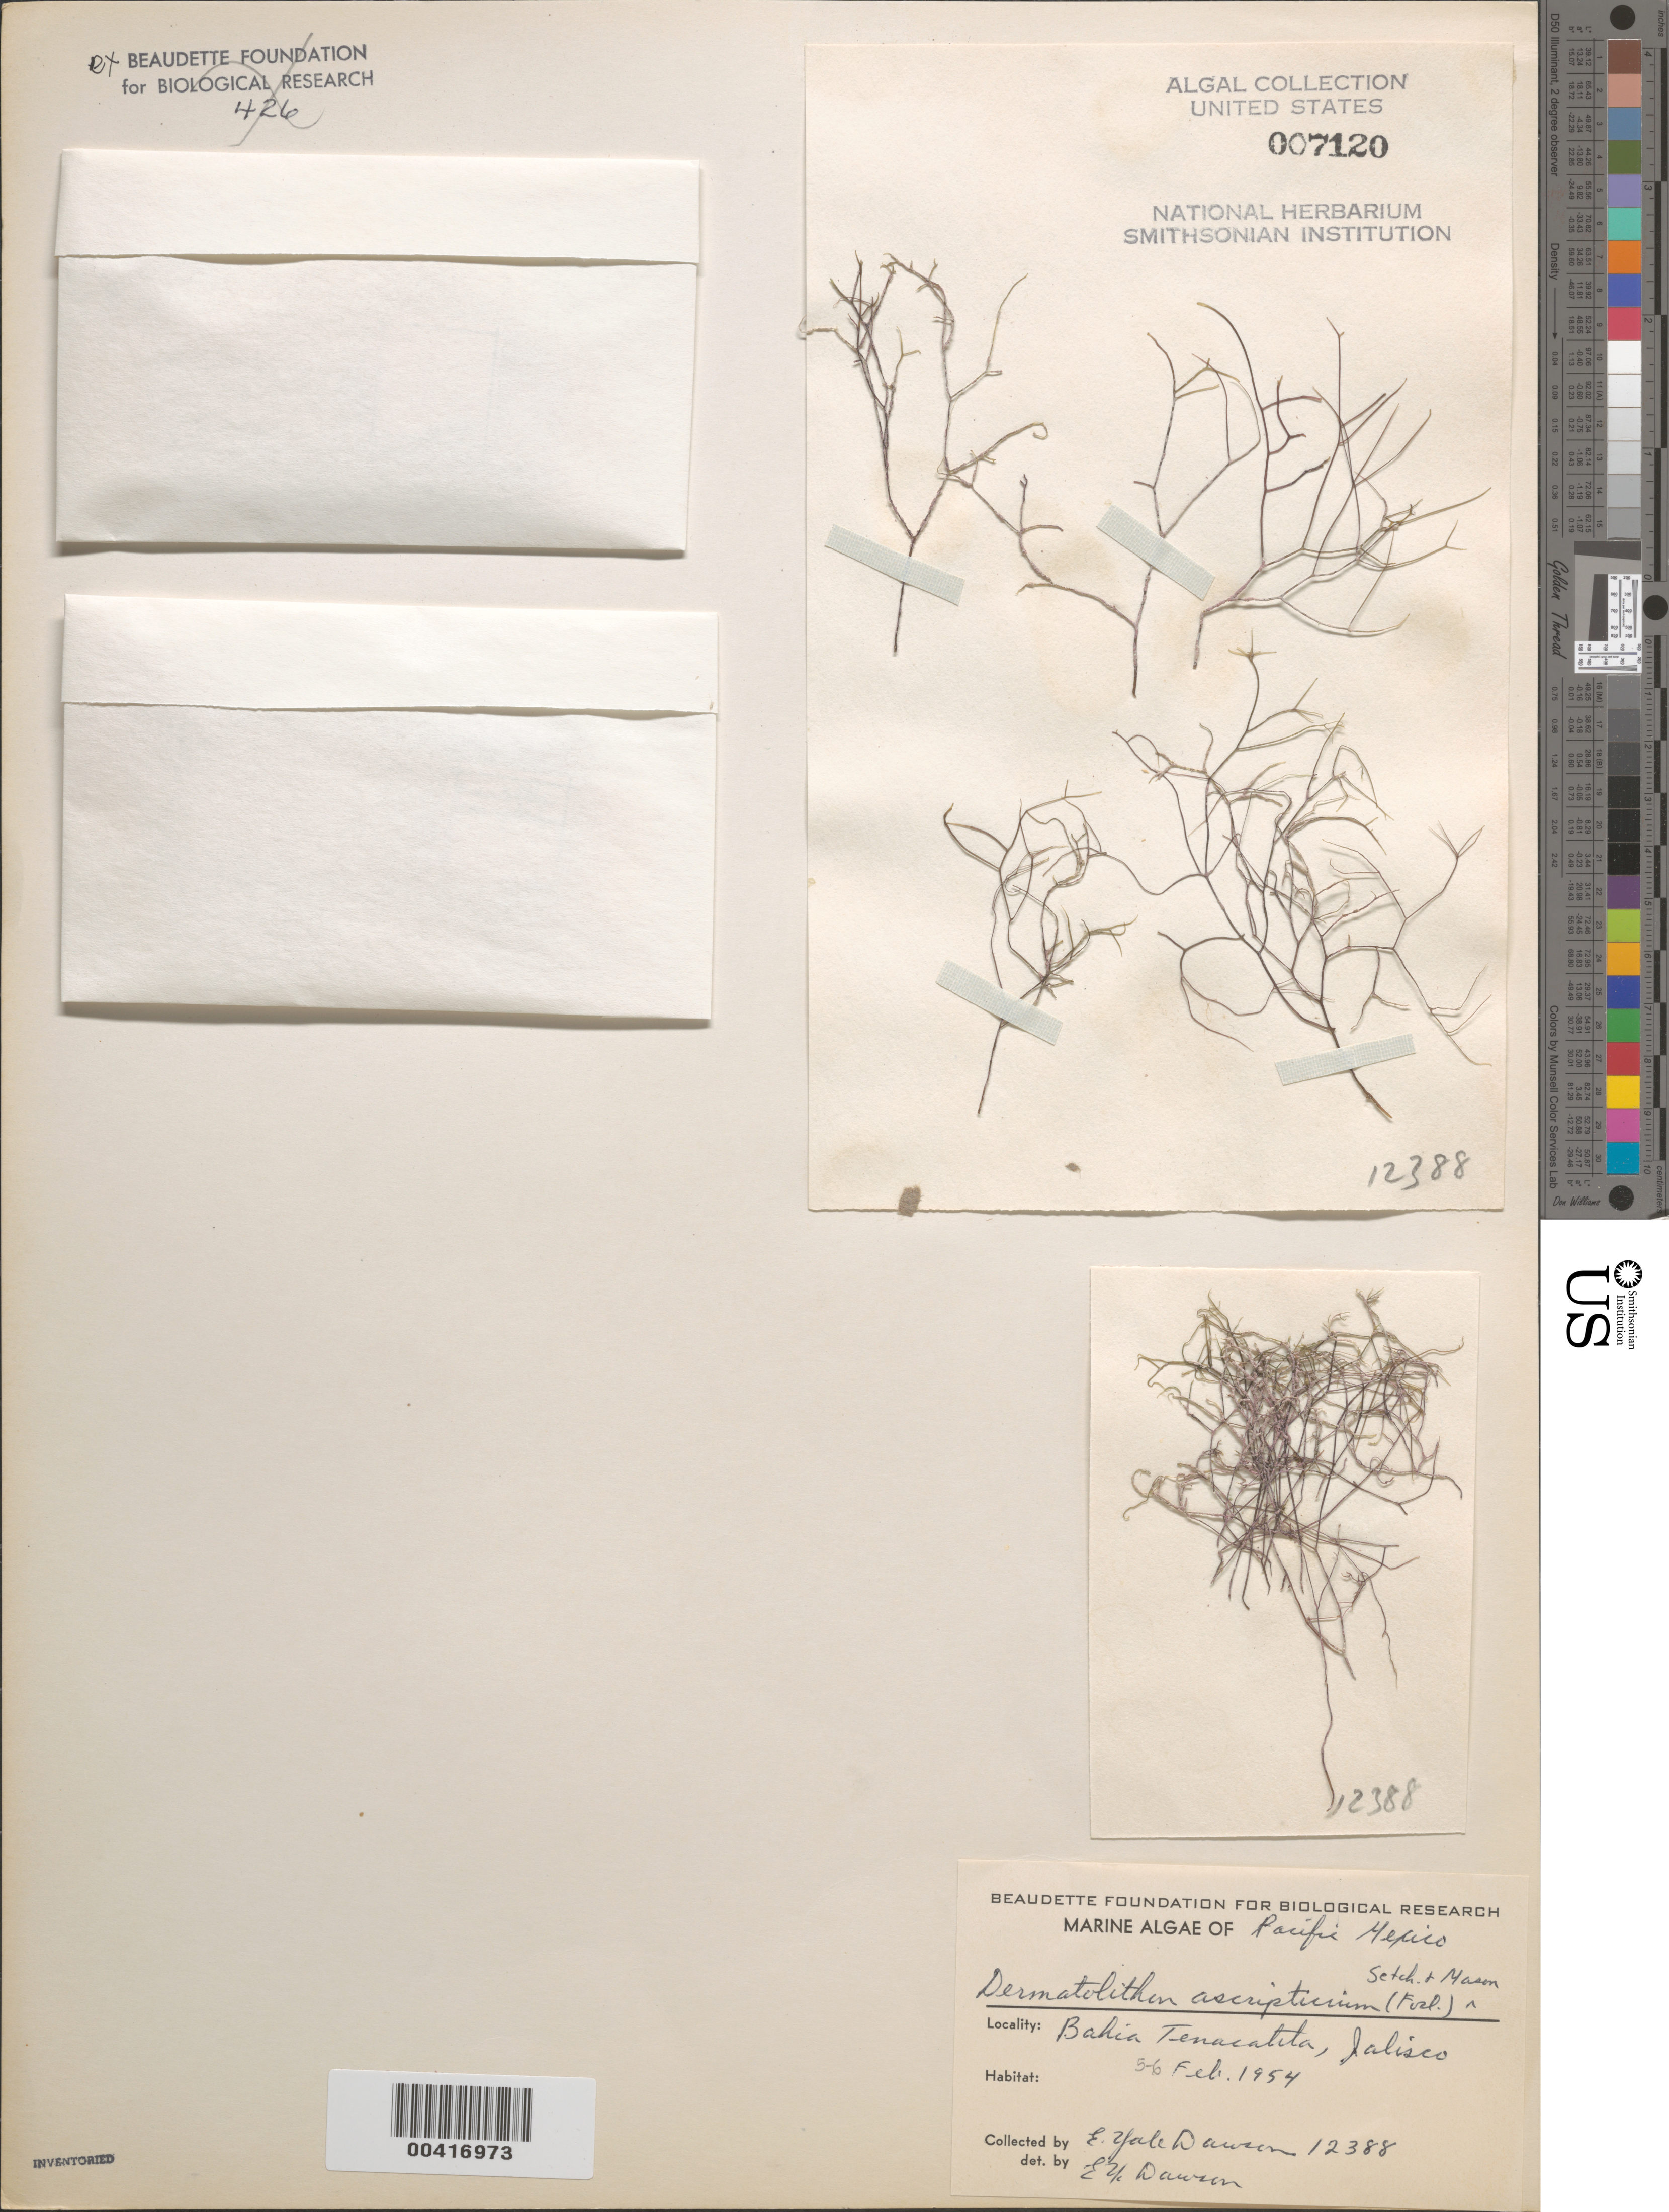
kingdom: Plantae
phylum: Rhodophyta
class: Florideophyceae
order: Corallinales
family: Corallinaceae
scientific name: Dermatolithon ascripticium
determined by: Dawson, E. Y.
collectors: E. Y. Dawson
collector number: EYD 12388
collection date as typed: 05 Feb 1954 TO 06 Feb 1954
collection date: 1954-02-05/1954-02-06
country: Mexico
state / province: Jalisco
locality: Bahia Tenacatita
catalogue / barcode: US 7120